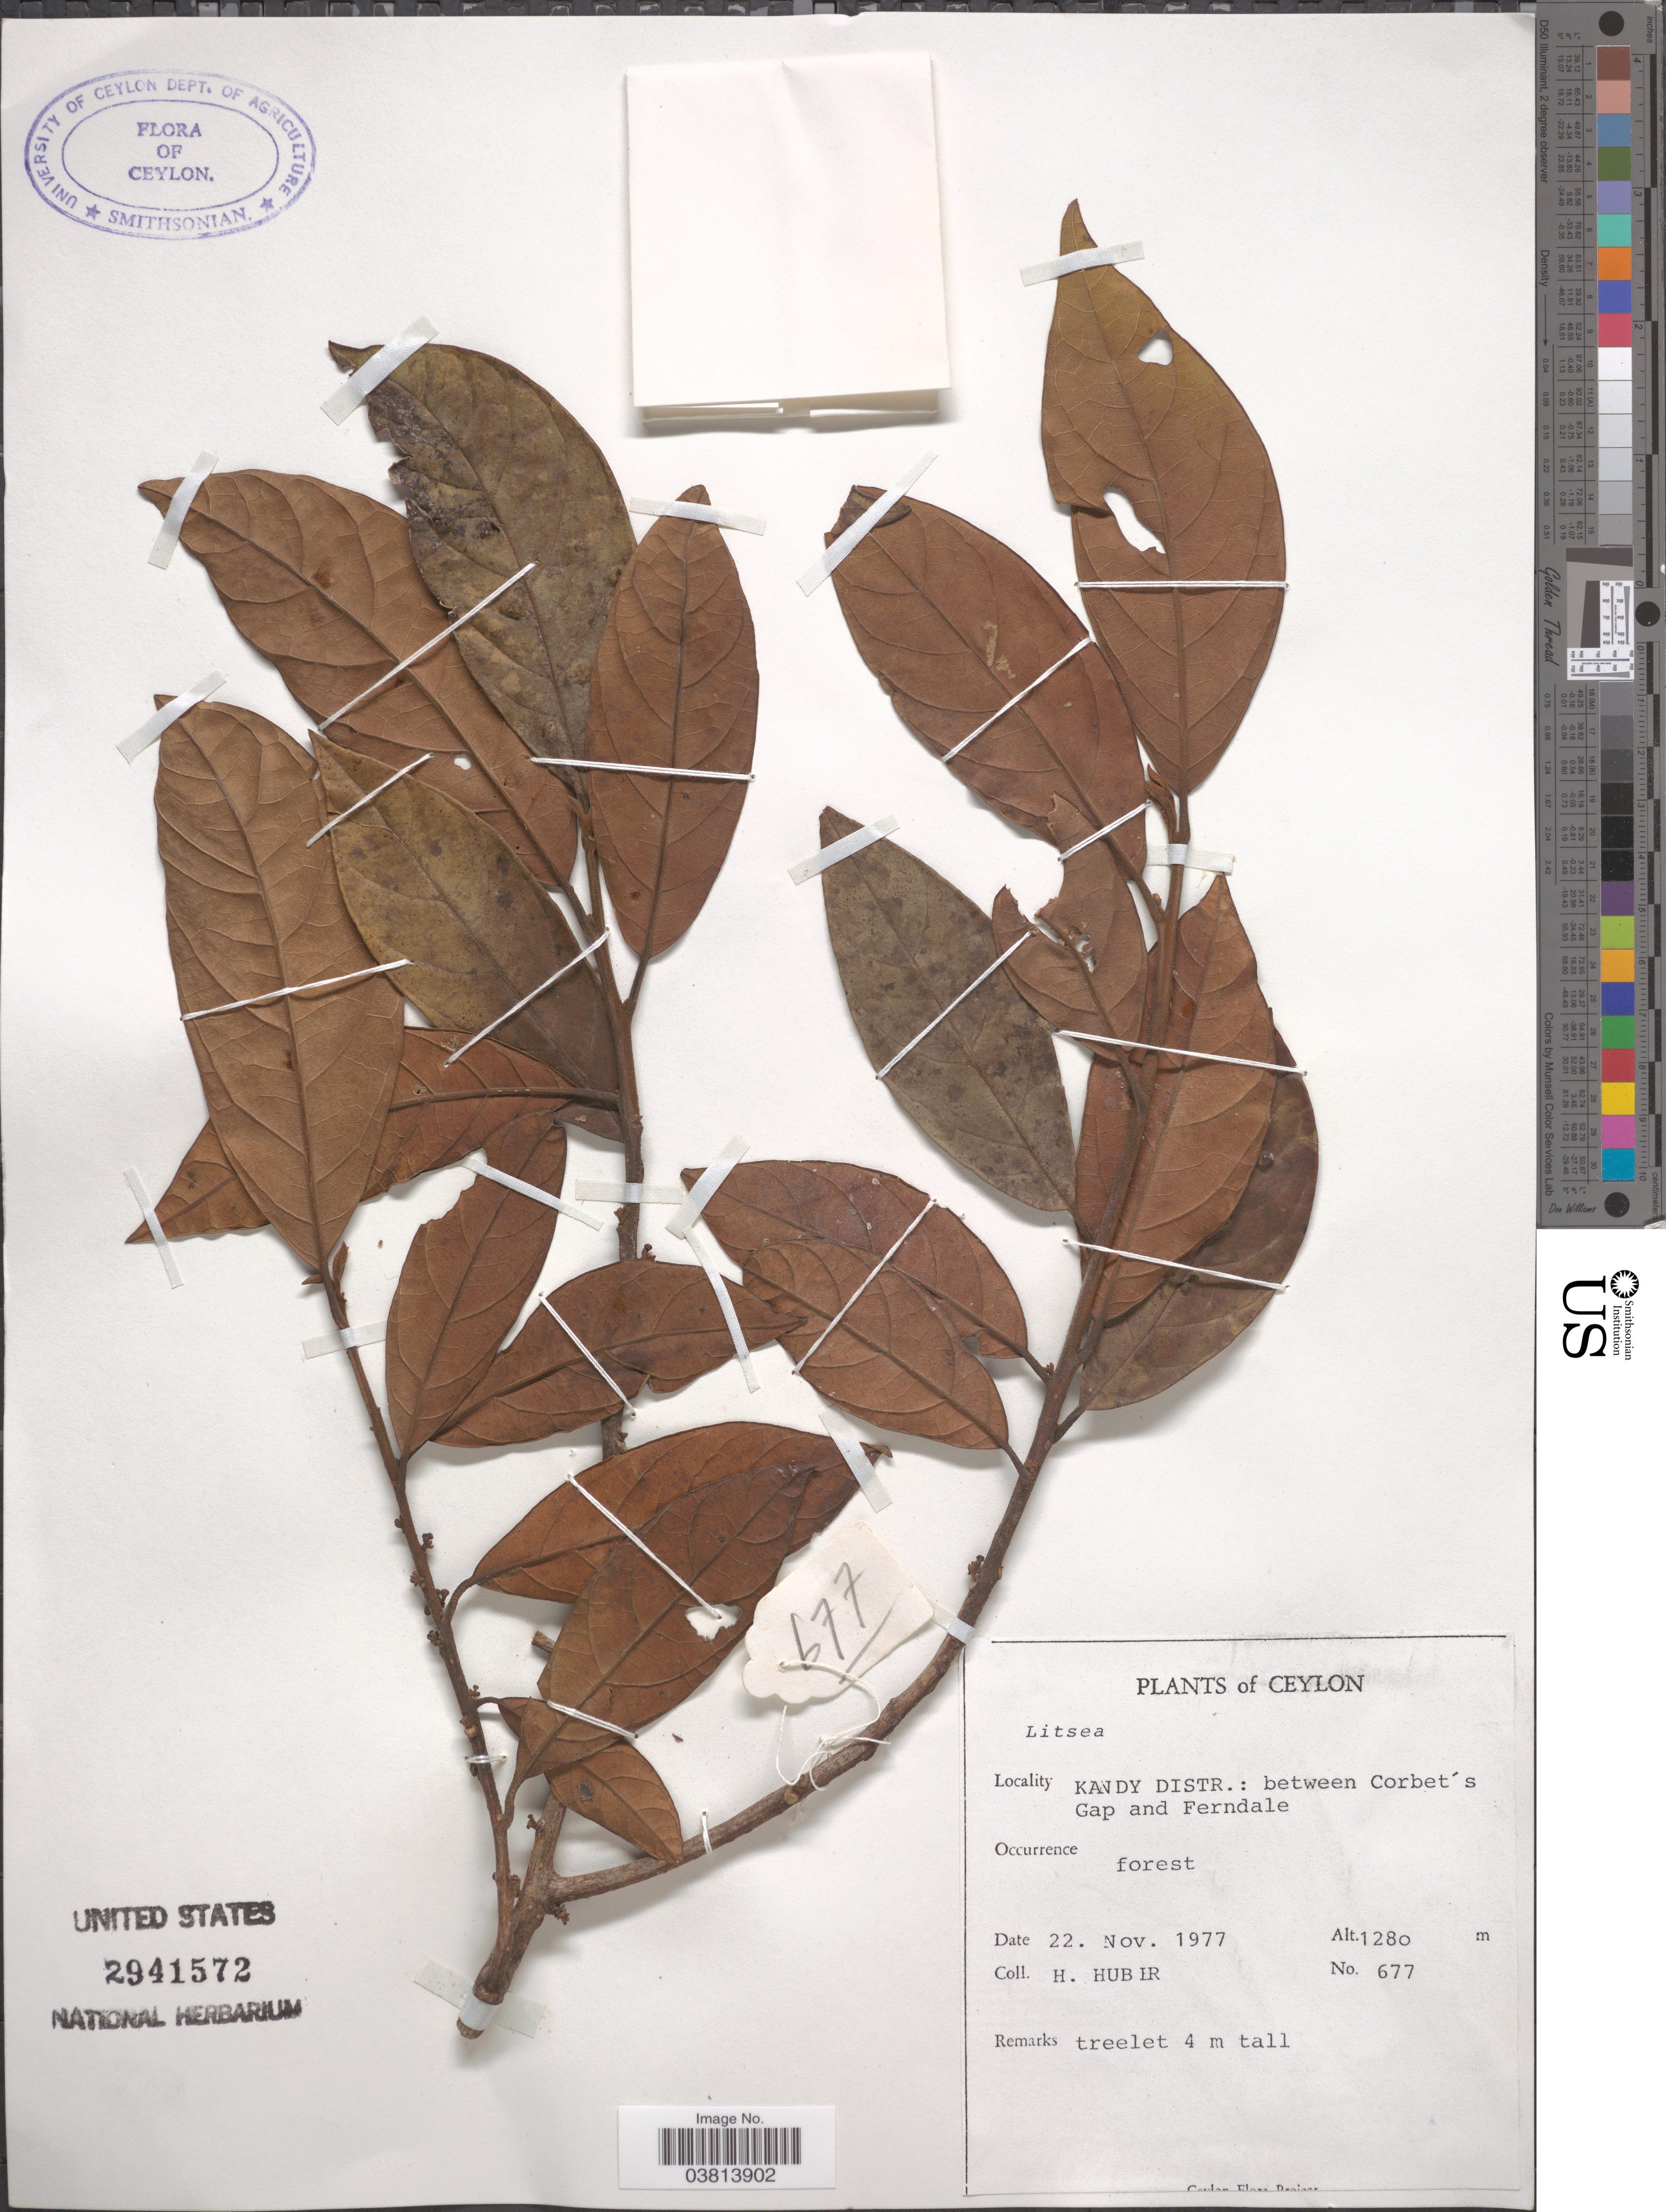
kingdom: Plantae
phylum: Tracheophyta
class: Magnoliopsida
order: Laurales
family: Lauraceae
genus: Litsea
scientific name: Litsea sp.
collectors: H. Huber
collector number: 677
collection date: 1977-11-22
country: Sri Lanka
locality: Ceylon. Kandy Distr.: between Corbet's Gap and Ferndale.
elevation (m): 1280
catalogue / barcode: US 2941572